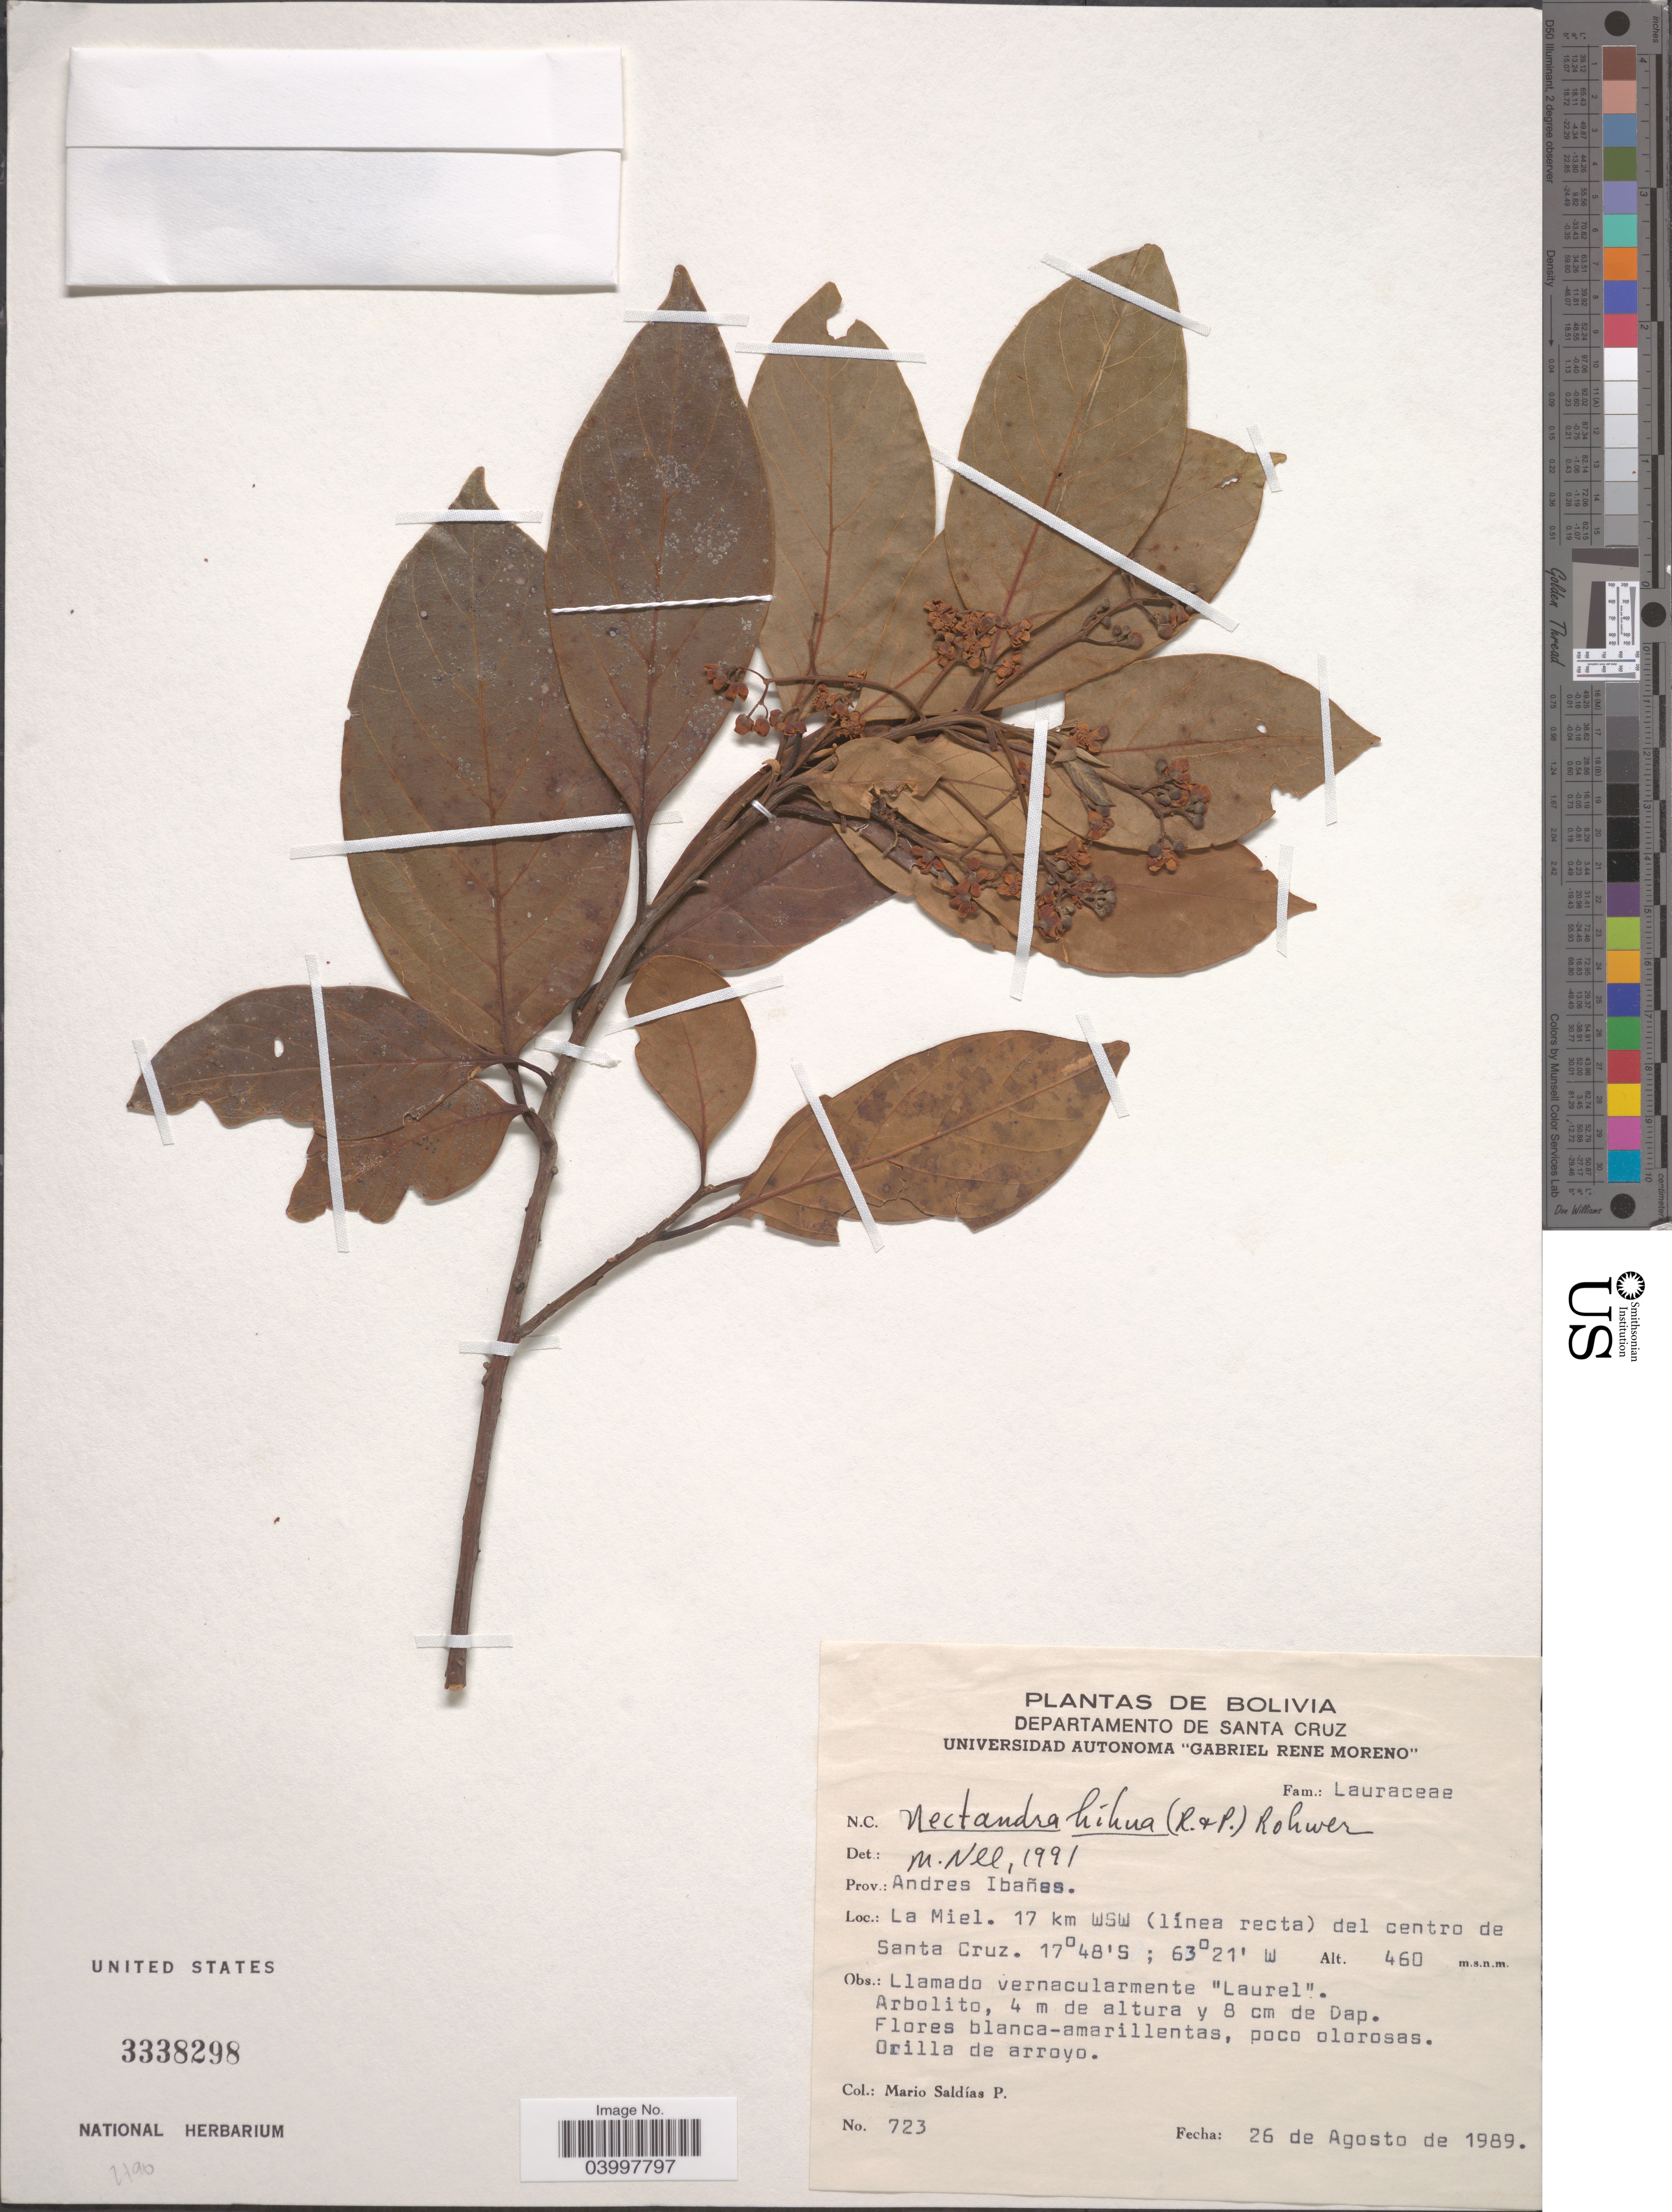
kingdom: Plantae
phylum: Tracheophyta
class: Magnoliopsida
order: Laurales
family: Lauraceae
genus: Nectandra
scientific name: Nectandra hihua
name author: (Ruiz & Pav.) Rohwer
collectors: M. Saldias Paz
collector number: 723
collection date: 1989-08-26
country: Bolivia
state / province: Santa Cruz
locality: Departamento de Santa Cruz. La Miel. 17 km WSW (línea recta) del centro de Santa Cruz.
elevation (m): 460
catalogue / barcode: US 3338298